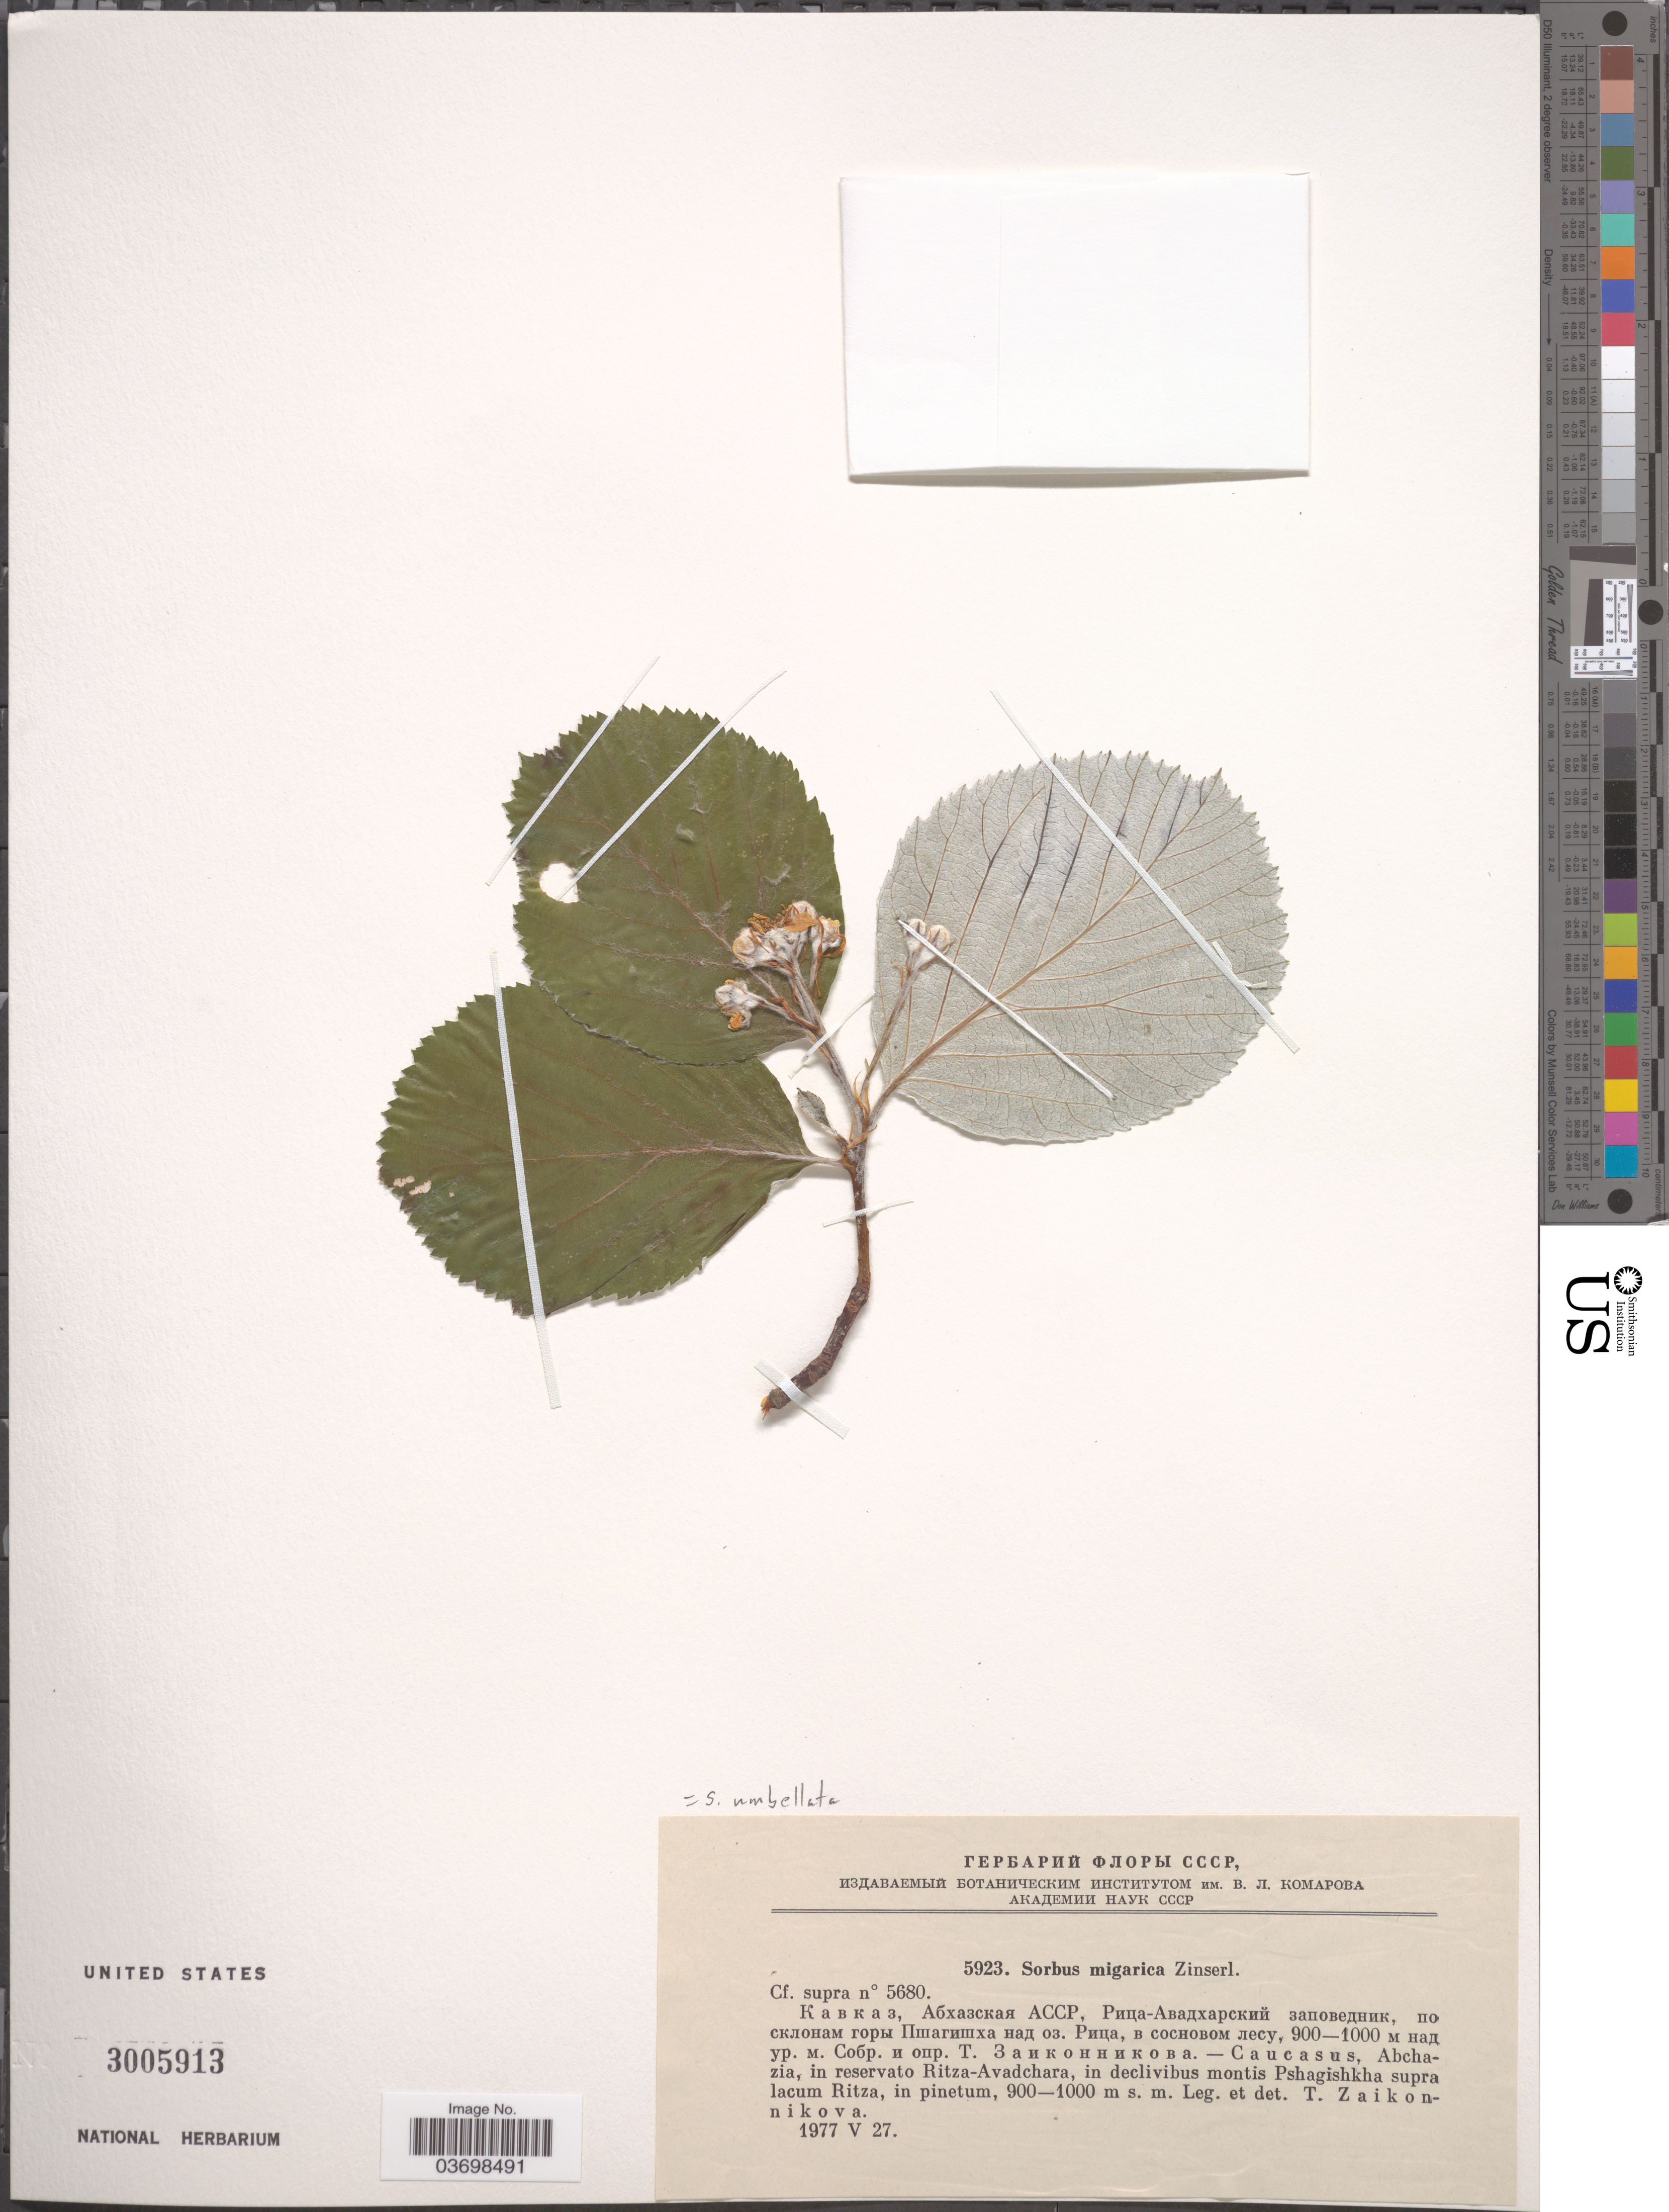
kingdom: Plantae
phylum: Tracheophyta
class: Magnoliopsida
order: Rosales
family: Rosaceae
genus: Sorbus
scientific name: Sorbus umbellata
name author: (Desf.) Fritsch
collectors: T. Zaikonnikova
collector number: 5923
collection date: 1977-05-27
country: Georgia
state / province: Abkhazia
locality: Abchazia, in reservato Ritza-Avadchara, in declivibus montis Pshagishkha supra lacum Ritza.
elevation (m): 900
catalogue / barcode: US 3005913